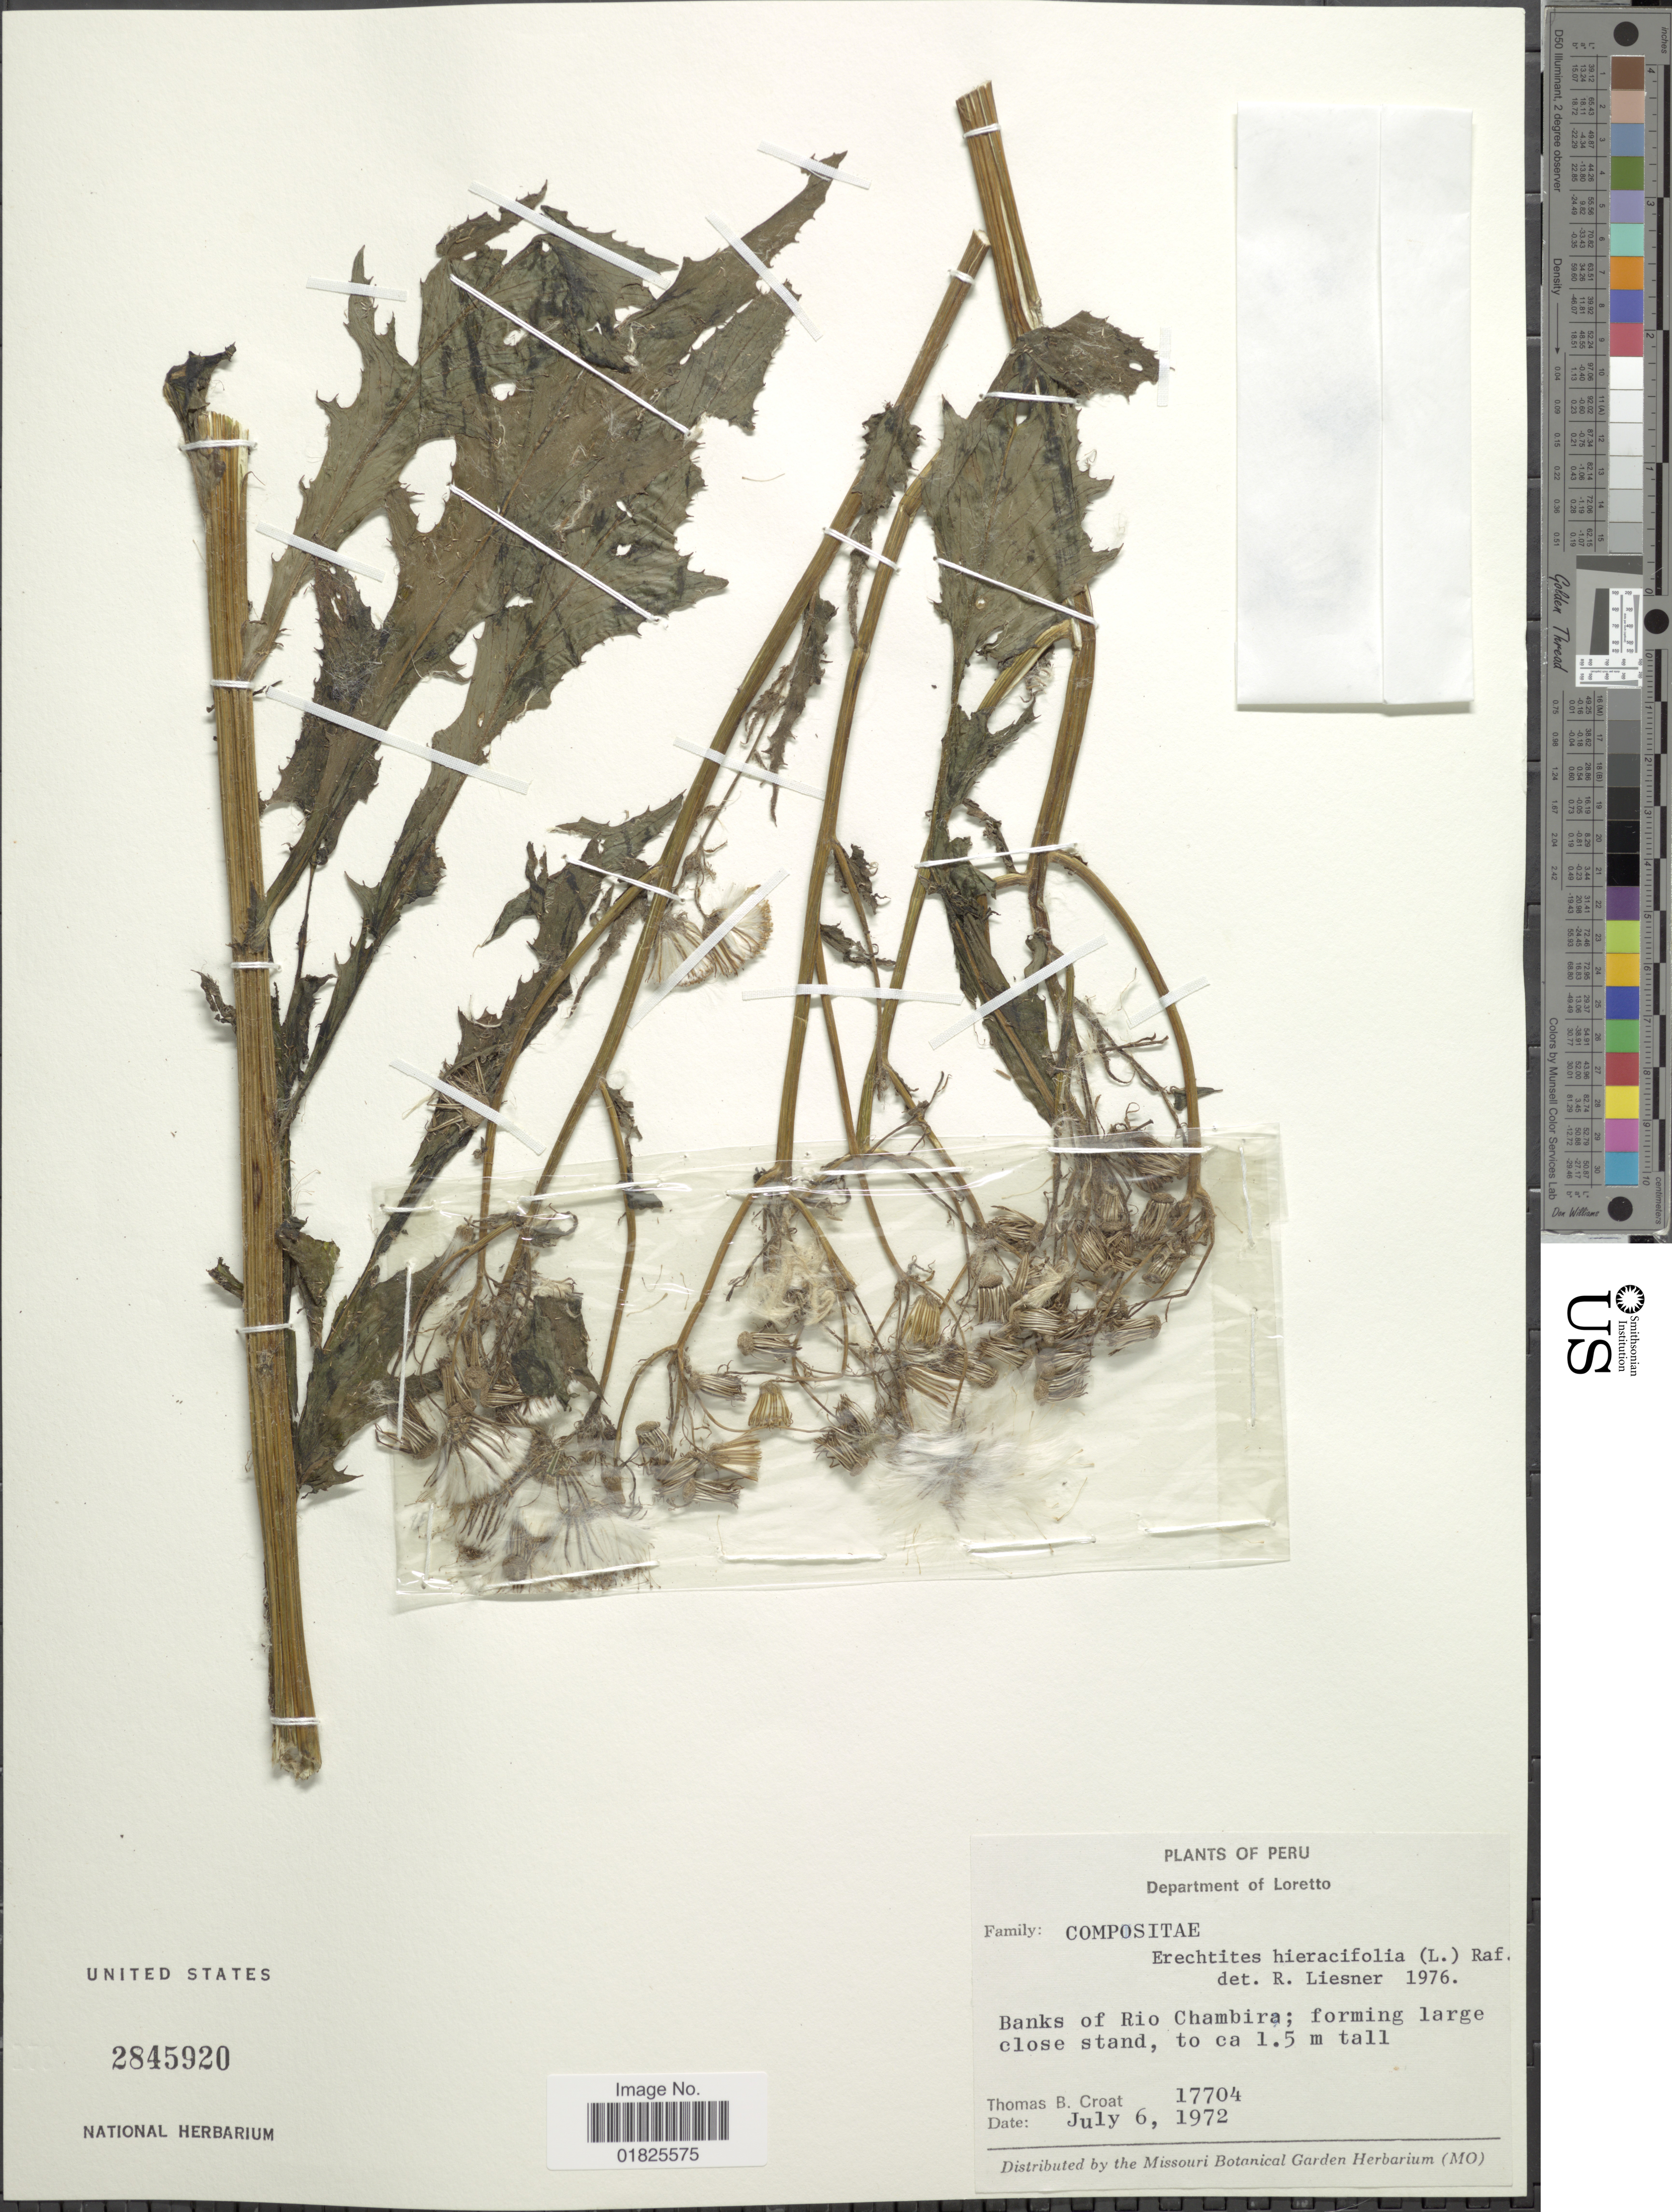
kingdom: Plantae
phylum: Tracheophyta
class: Magnoliopsida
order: Asterales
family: Asteraceae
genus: Erechtites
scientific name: Erechtites hieraciifolius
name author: (L.) Raf. ex DC.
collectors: T. B. Croat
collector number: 17704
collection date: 1972-07-06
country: Peru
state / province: Loreto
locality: Banks of Rio Chambira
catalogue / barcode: US 2845920